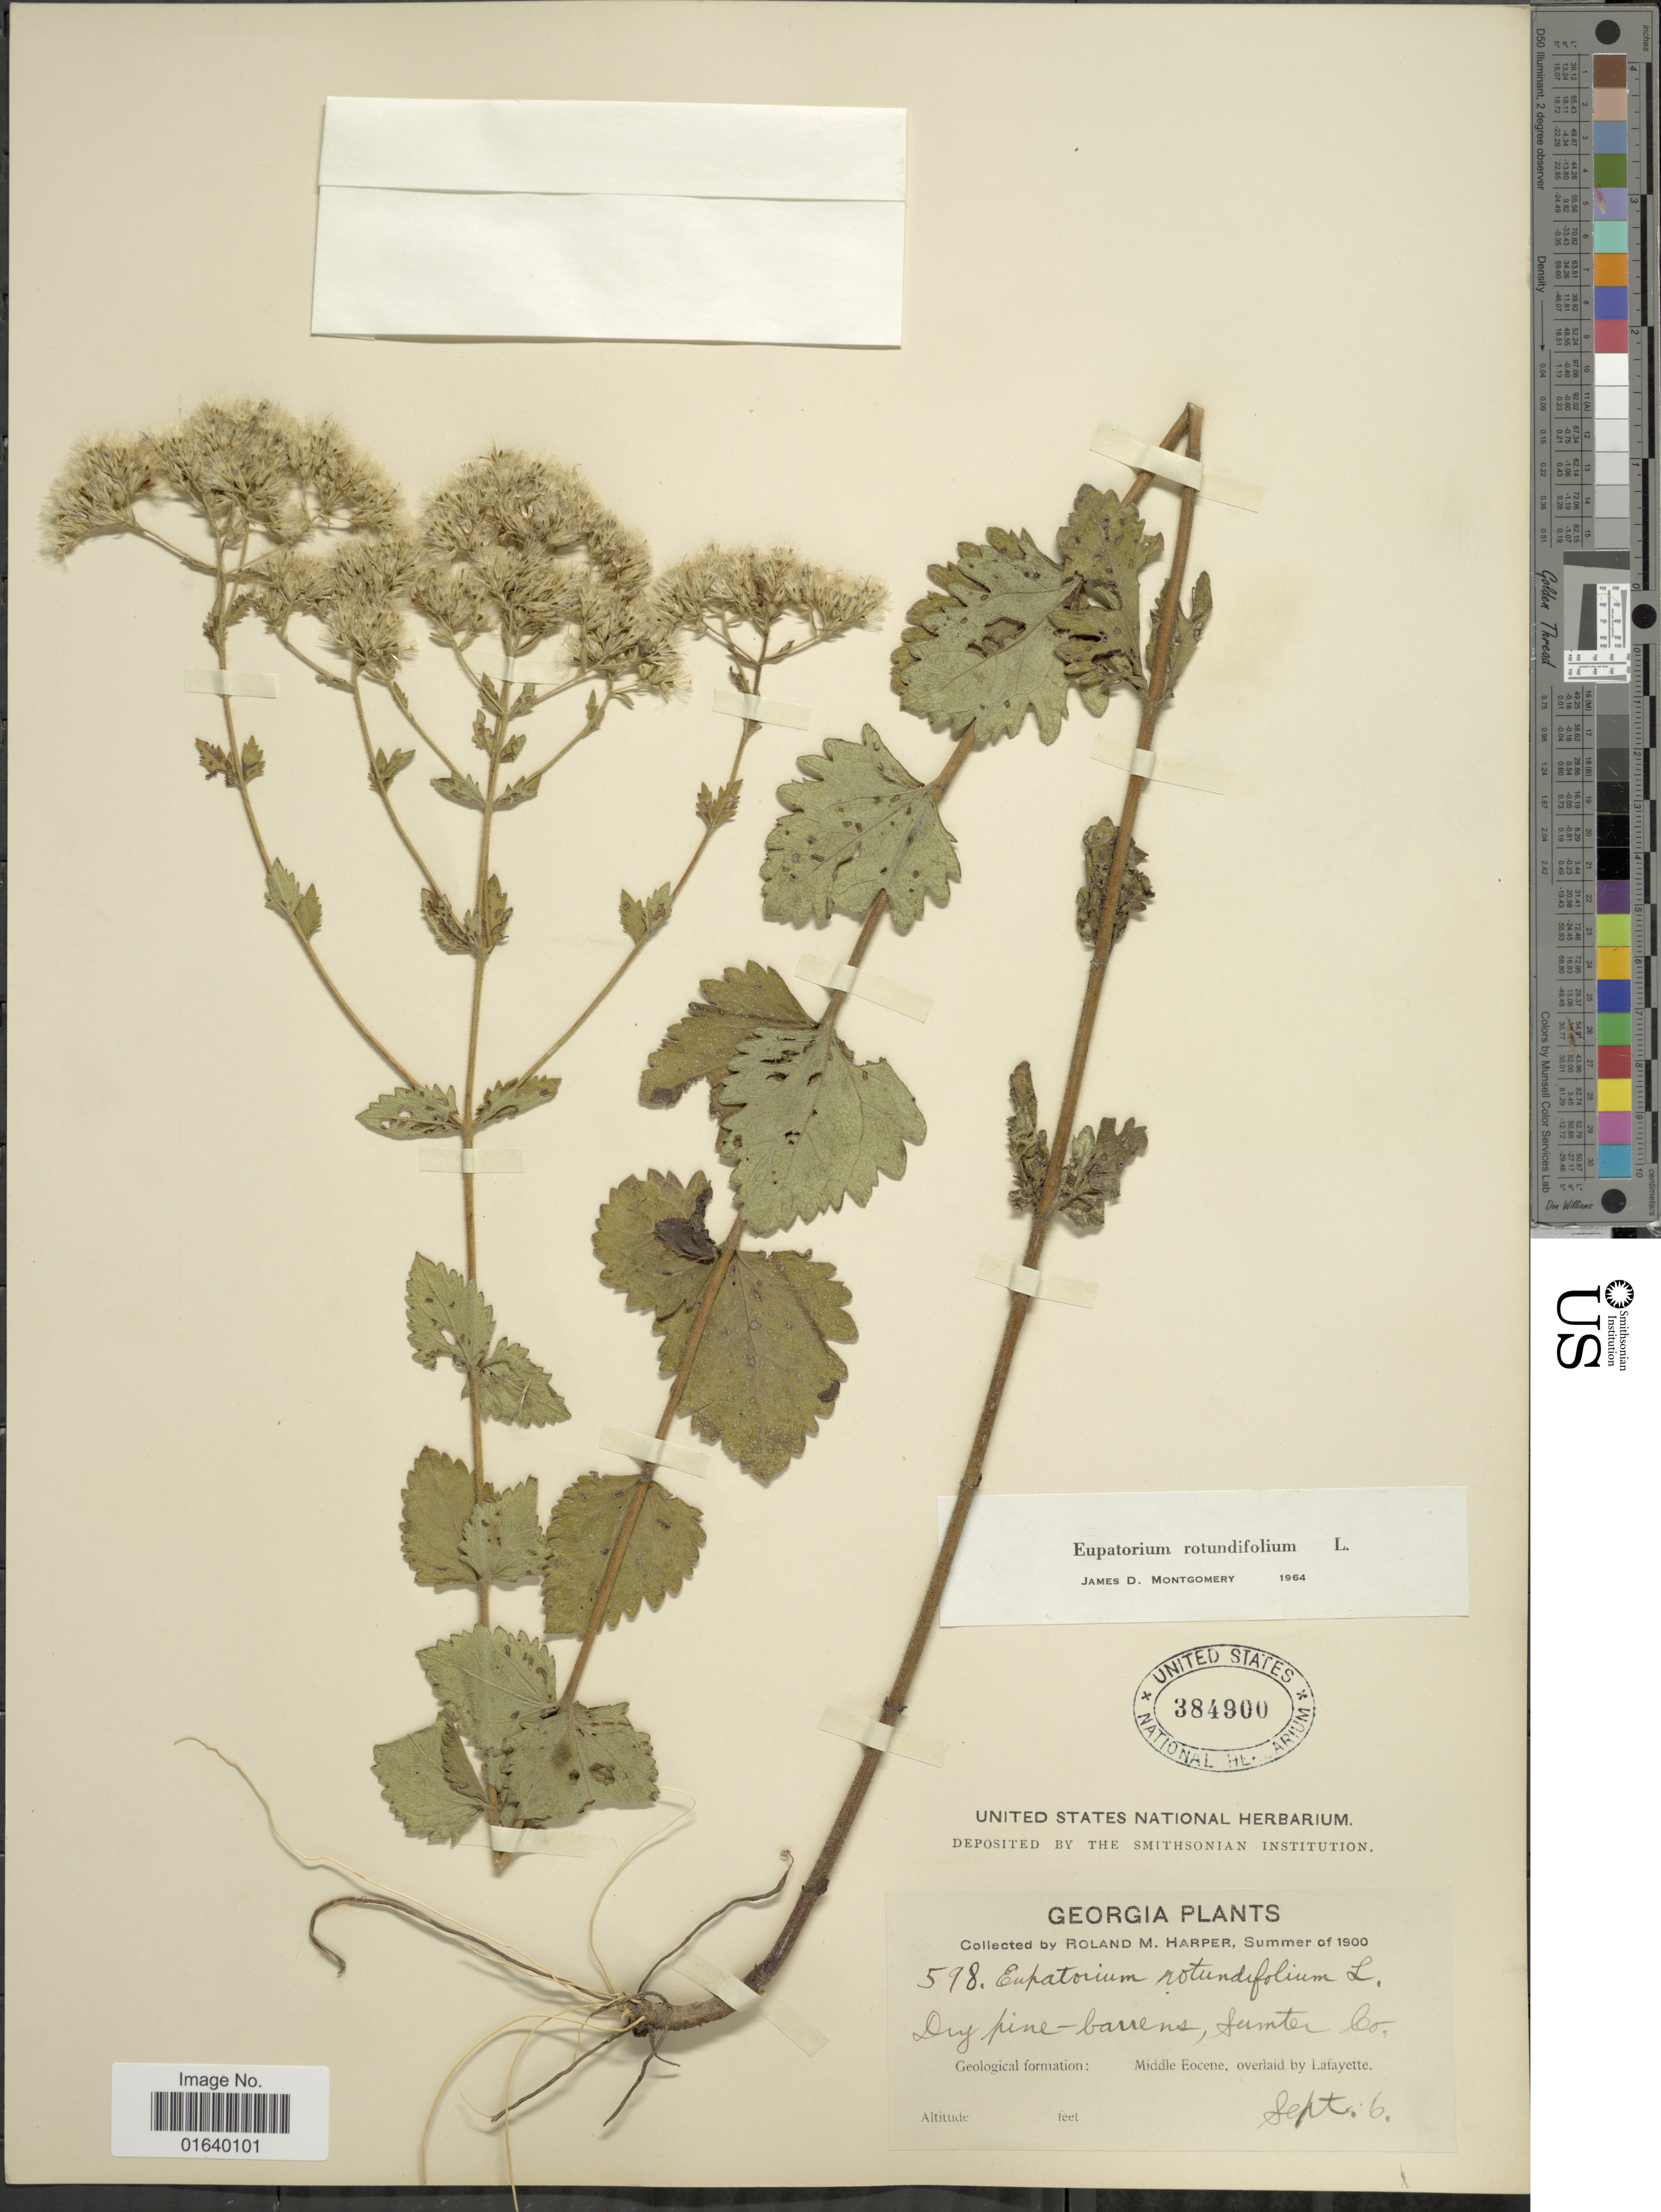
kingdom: Plantae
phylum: Tracheophyta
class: Magnoliopsida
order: Asterales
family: Asteraceae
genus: Eupatorium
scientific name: Eupatorium rotundifolium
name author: L.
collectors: R. M. Harper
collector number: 598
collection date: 1900-09-06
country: United States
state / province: Georgia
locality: Dry pine-barrens, sumter Co, Geological formation: Middle Eocene, overlaid by Lafayette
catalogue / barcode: US 384900